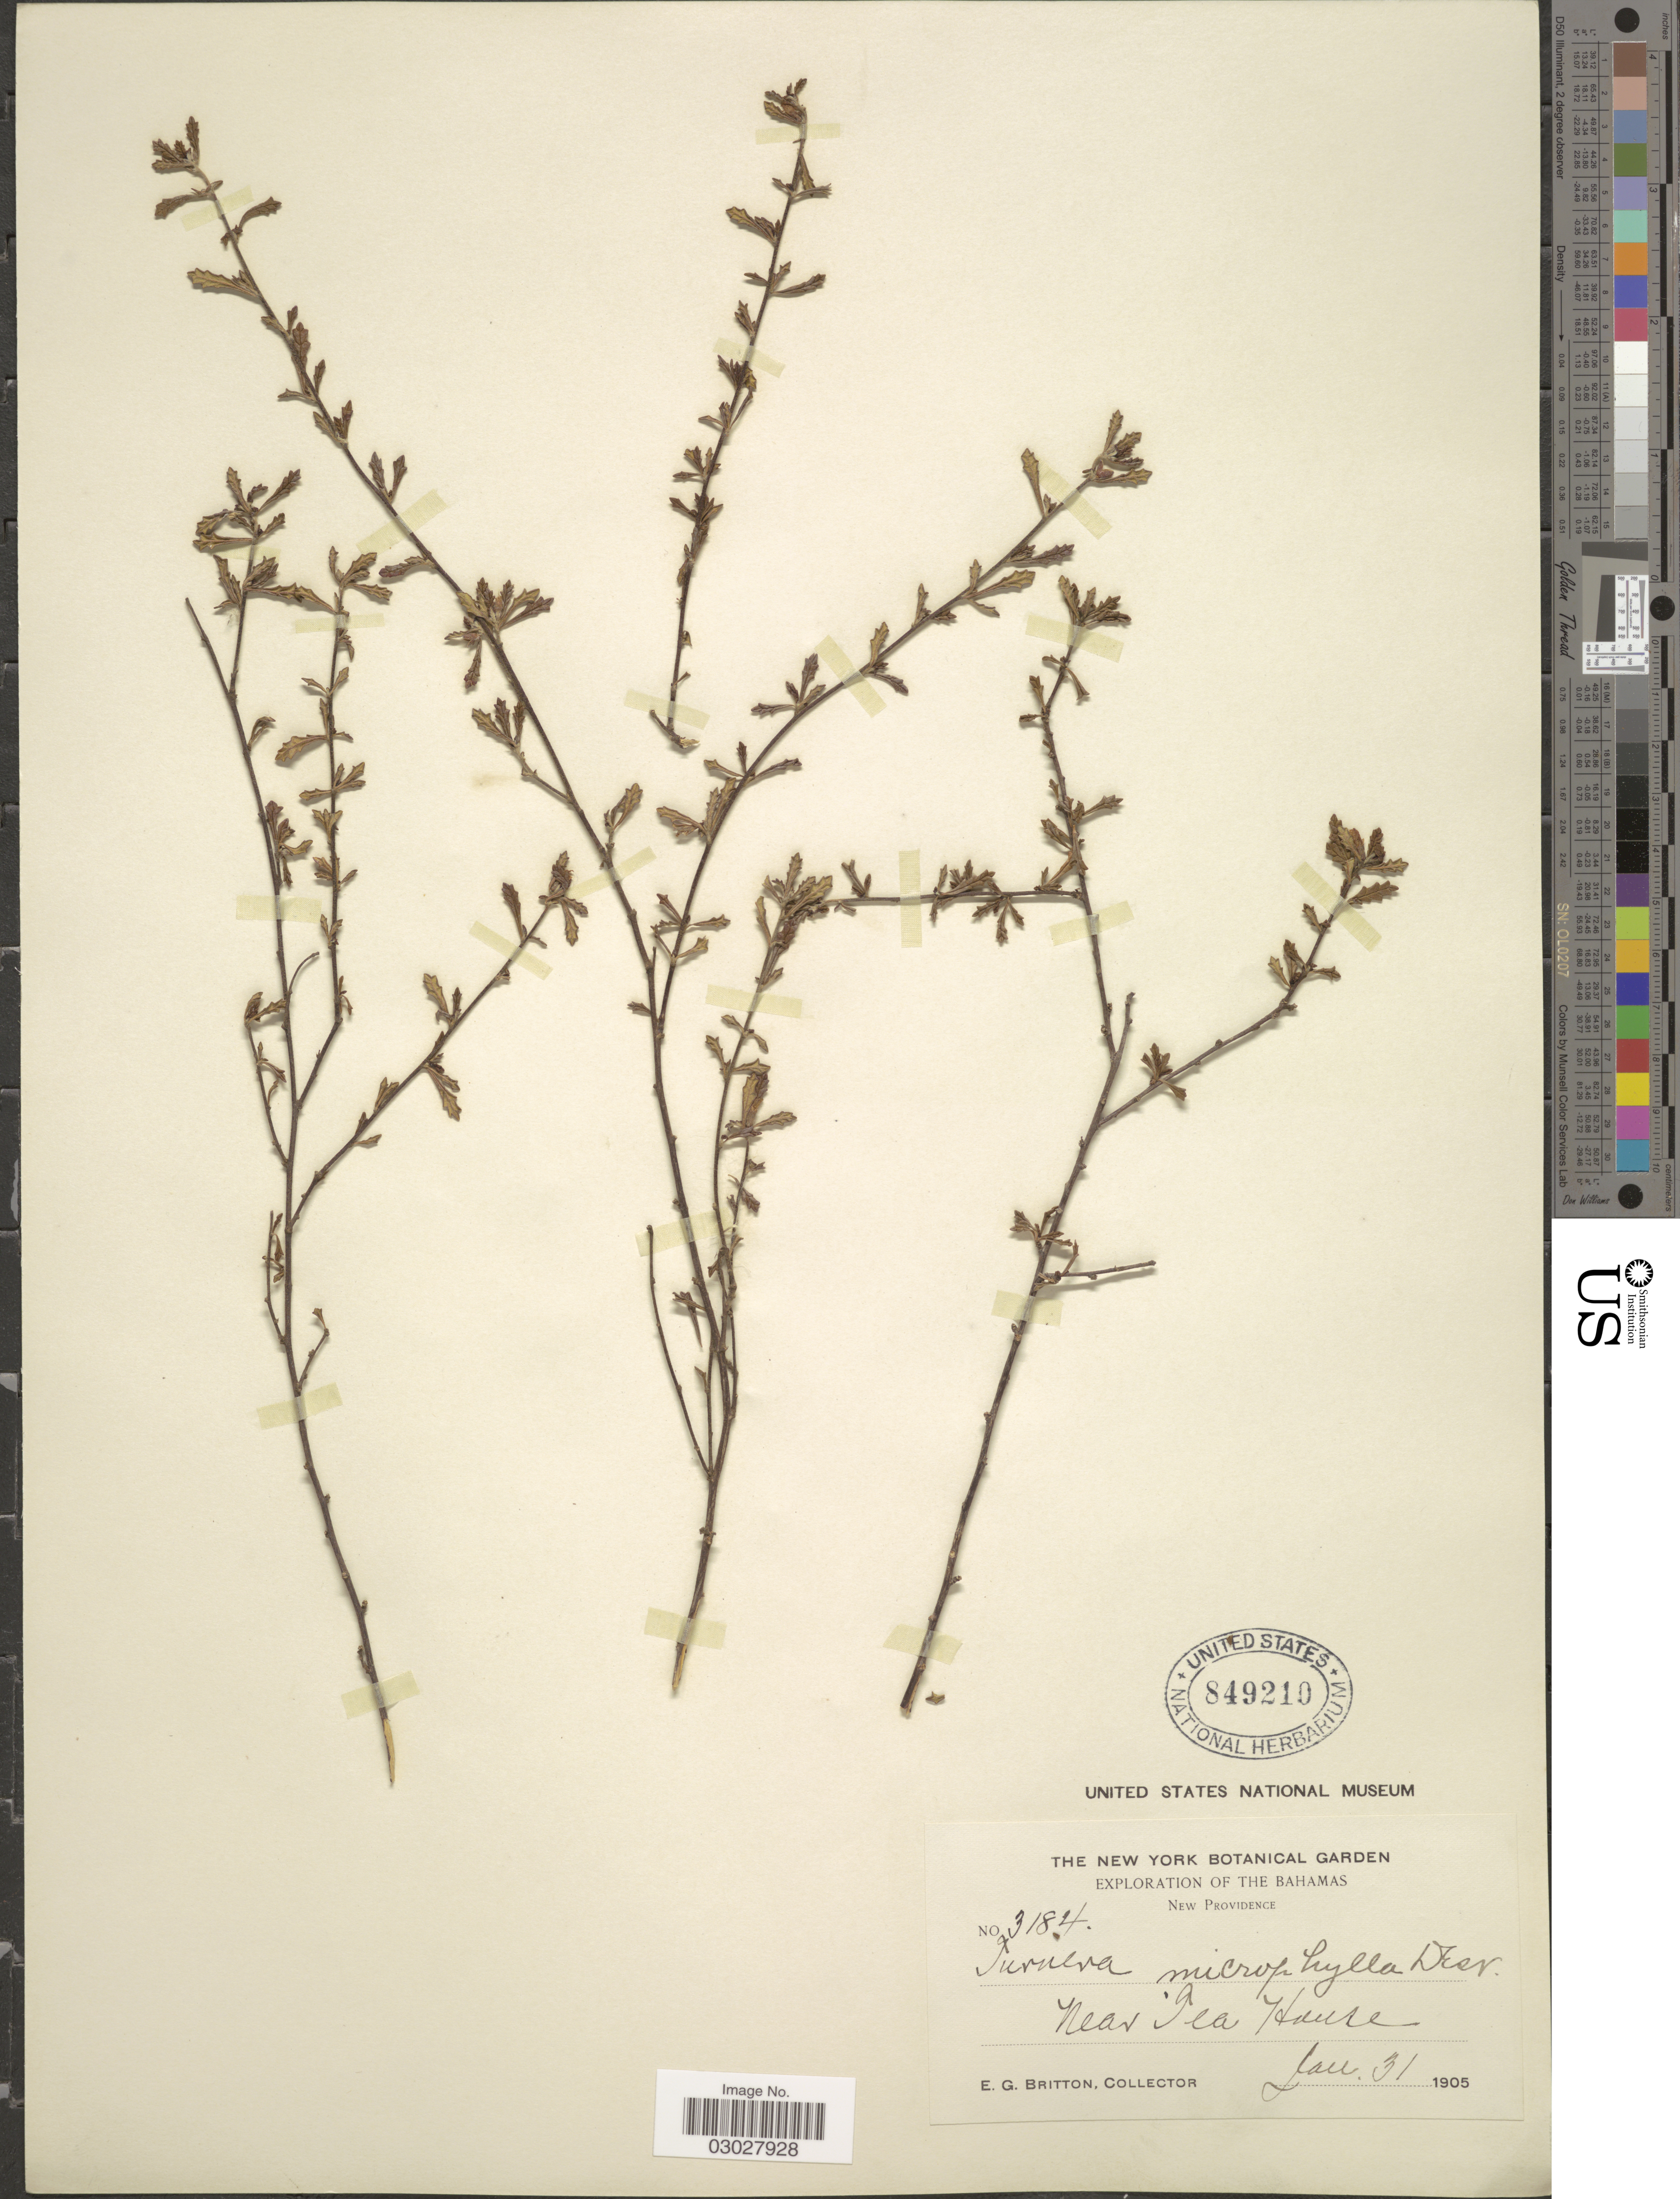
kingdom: Plantae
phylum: Tracheophyta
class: Magnoliopsida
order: Malpighiales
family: Turneraceae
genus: Turnera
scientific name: Turnera diffusa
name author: Willd. ex Schult.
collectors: E. G. Britton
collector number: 3184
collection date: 1905-01-31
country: Bahamas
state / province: New Providence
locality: Near Tea House.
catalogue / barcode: US 849210